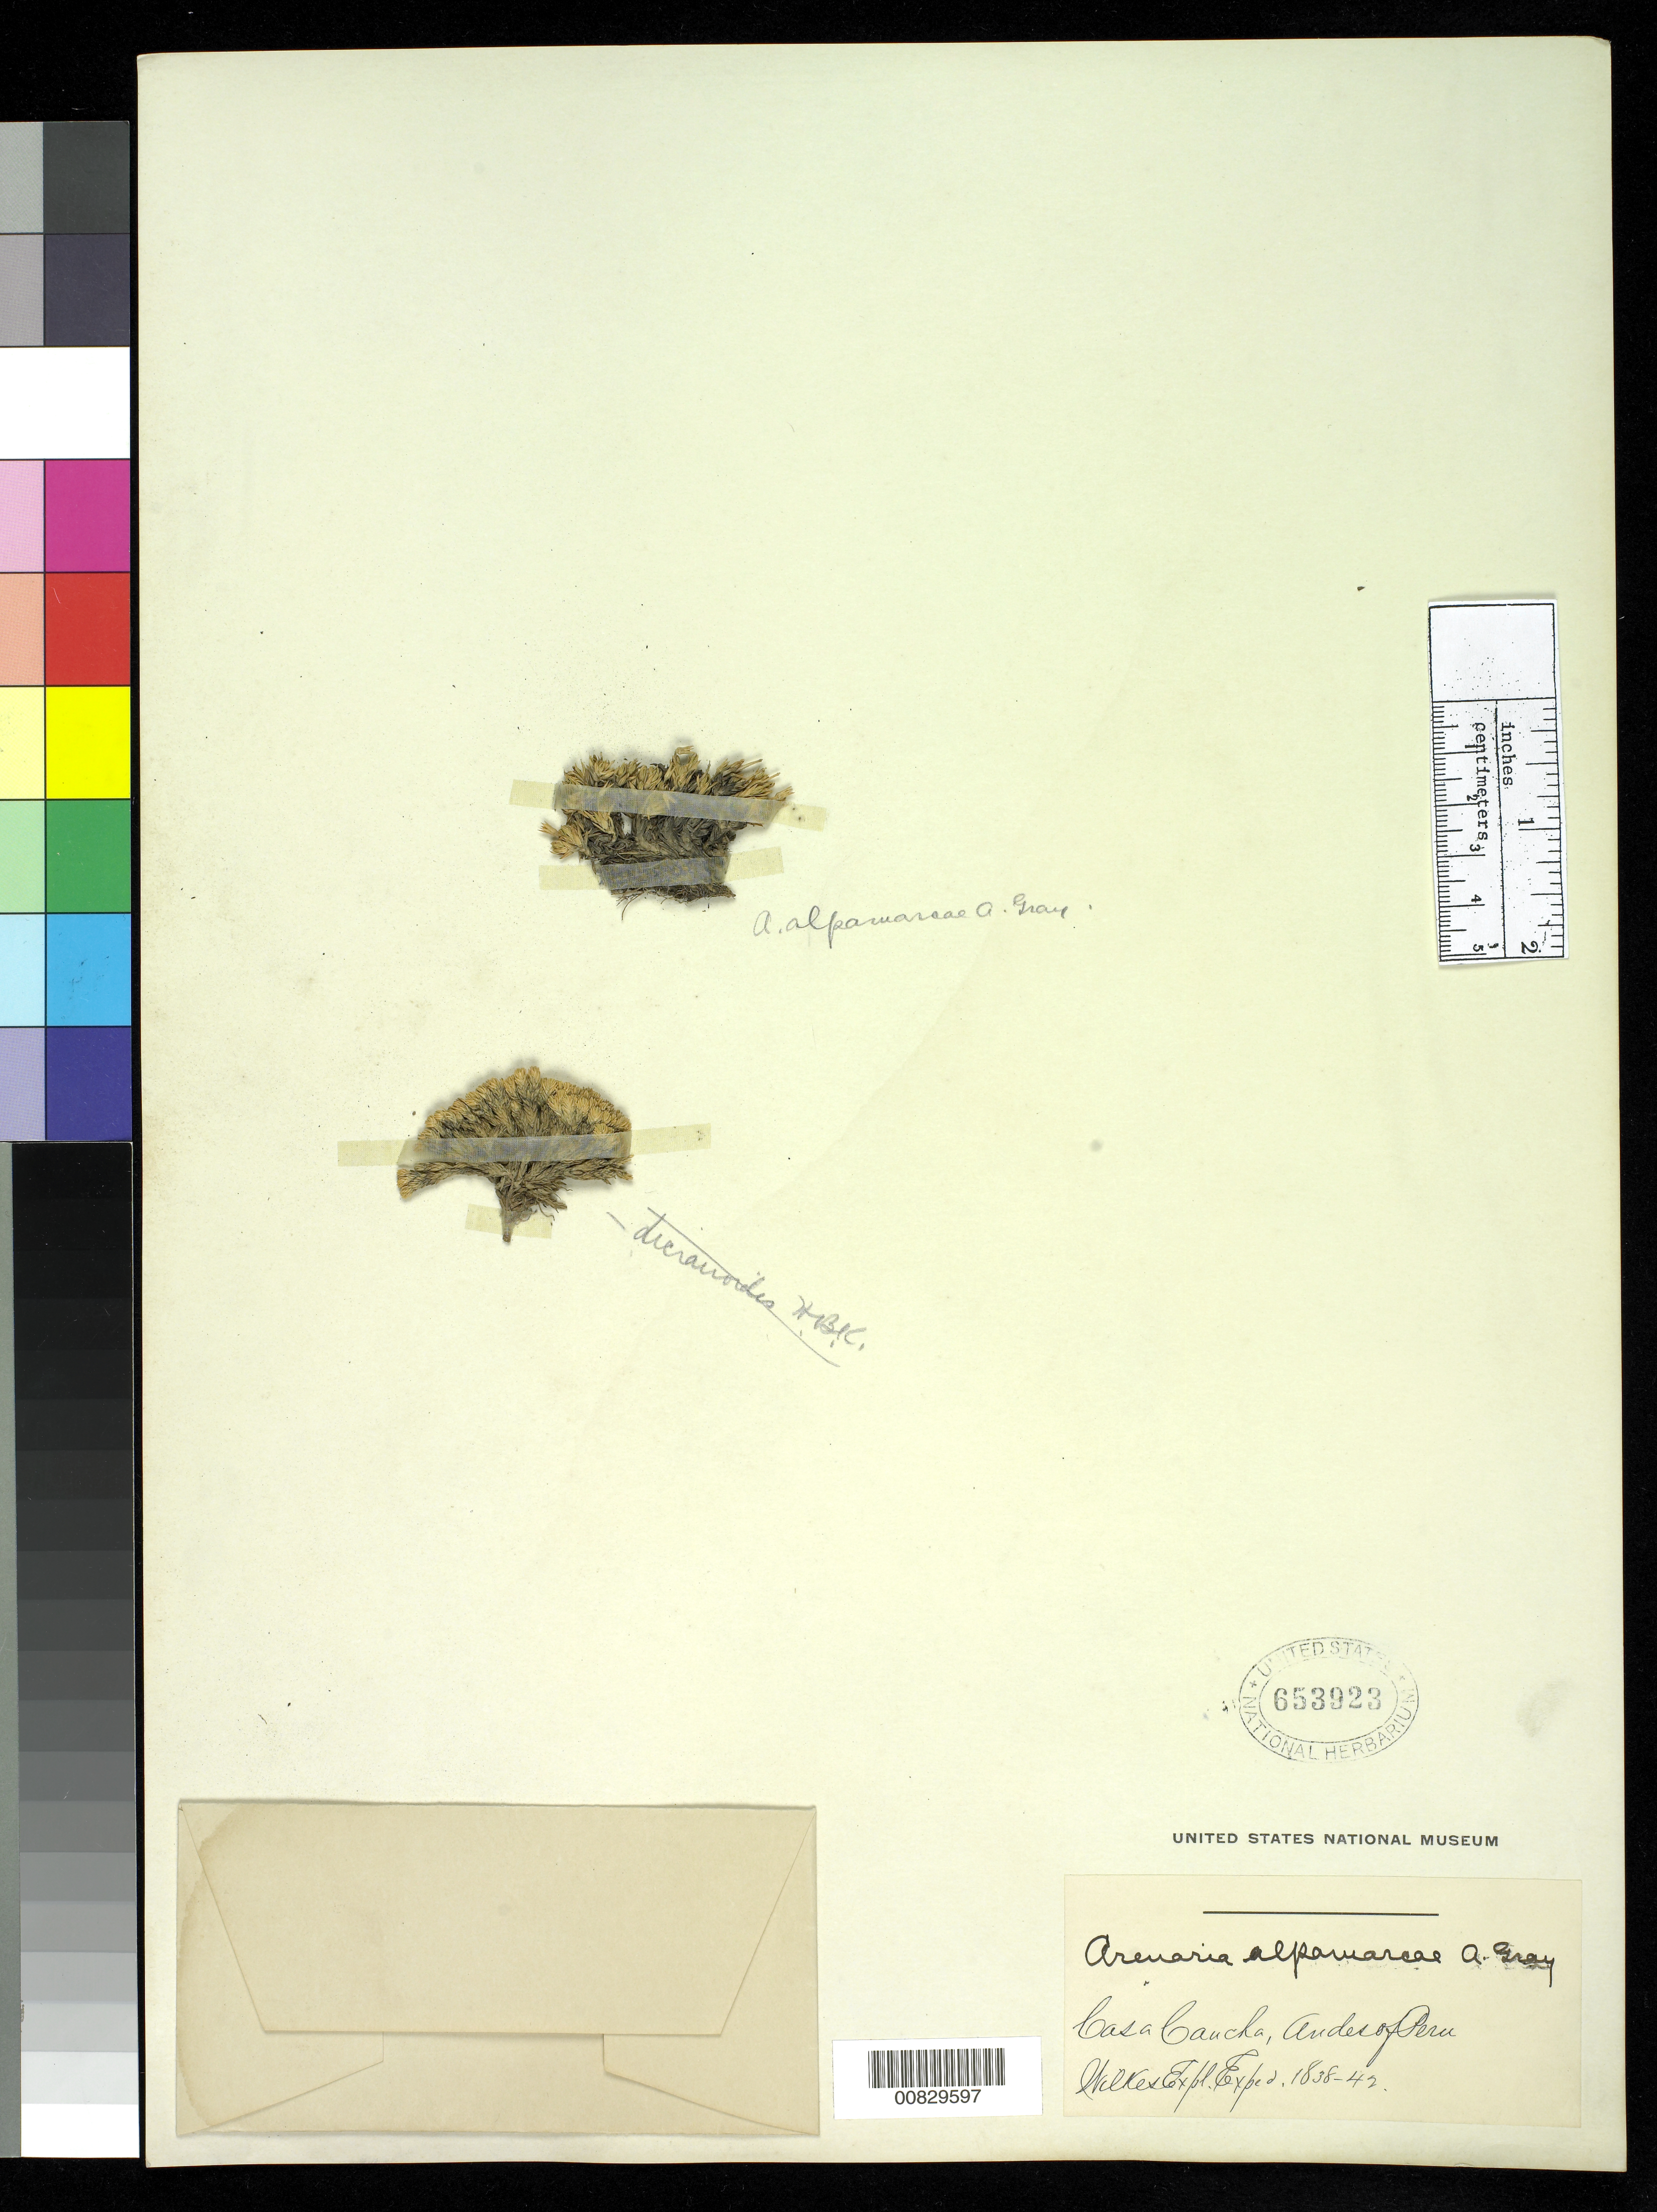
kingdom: Plantae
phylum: Tracheophyta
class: Magnoliopsida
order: Caryophyllales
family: Caryophyllaceae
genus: Arenaria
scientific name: Arenaria alpamarcae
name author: A. Gray in Wilkes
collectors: Wilkes Explor. Exped.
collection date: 1838/1842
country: Peru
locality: Casa Caucha, Andes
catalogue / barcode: US 653923